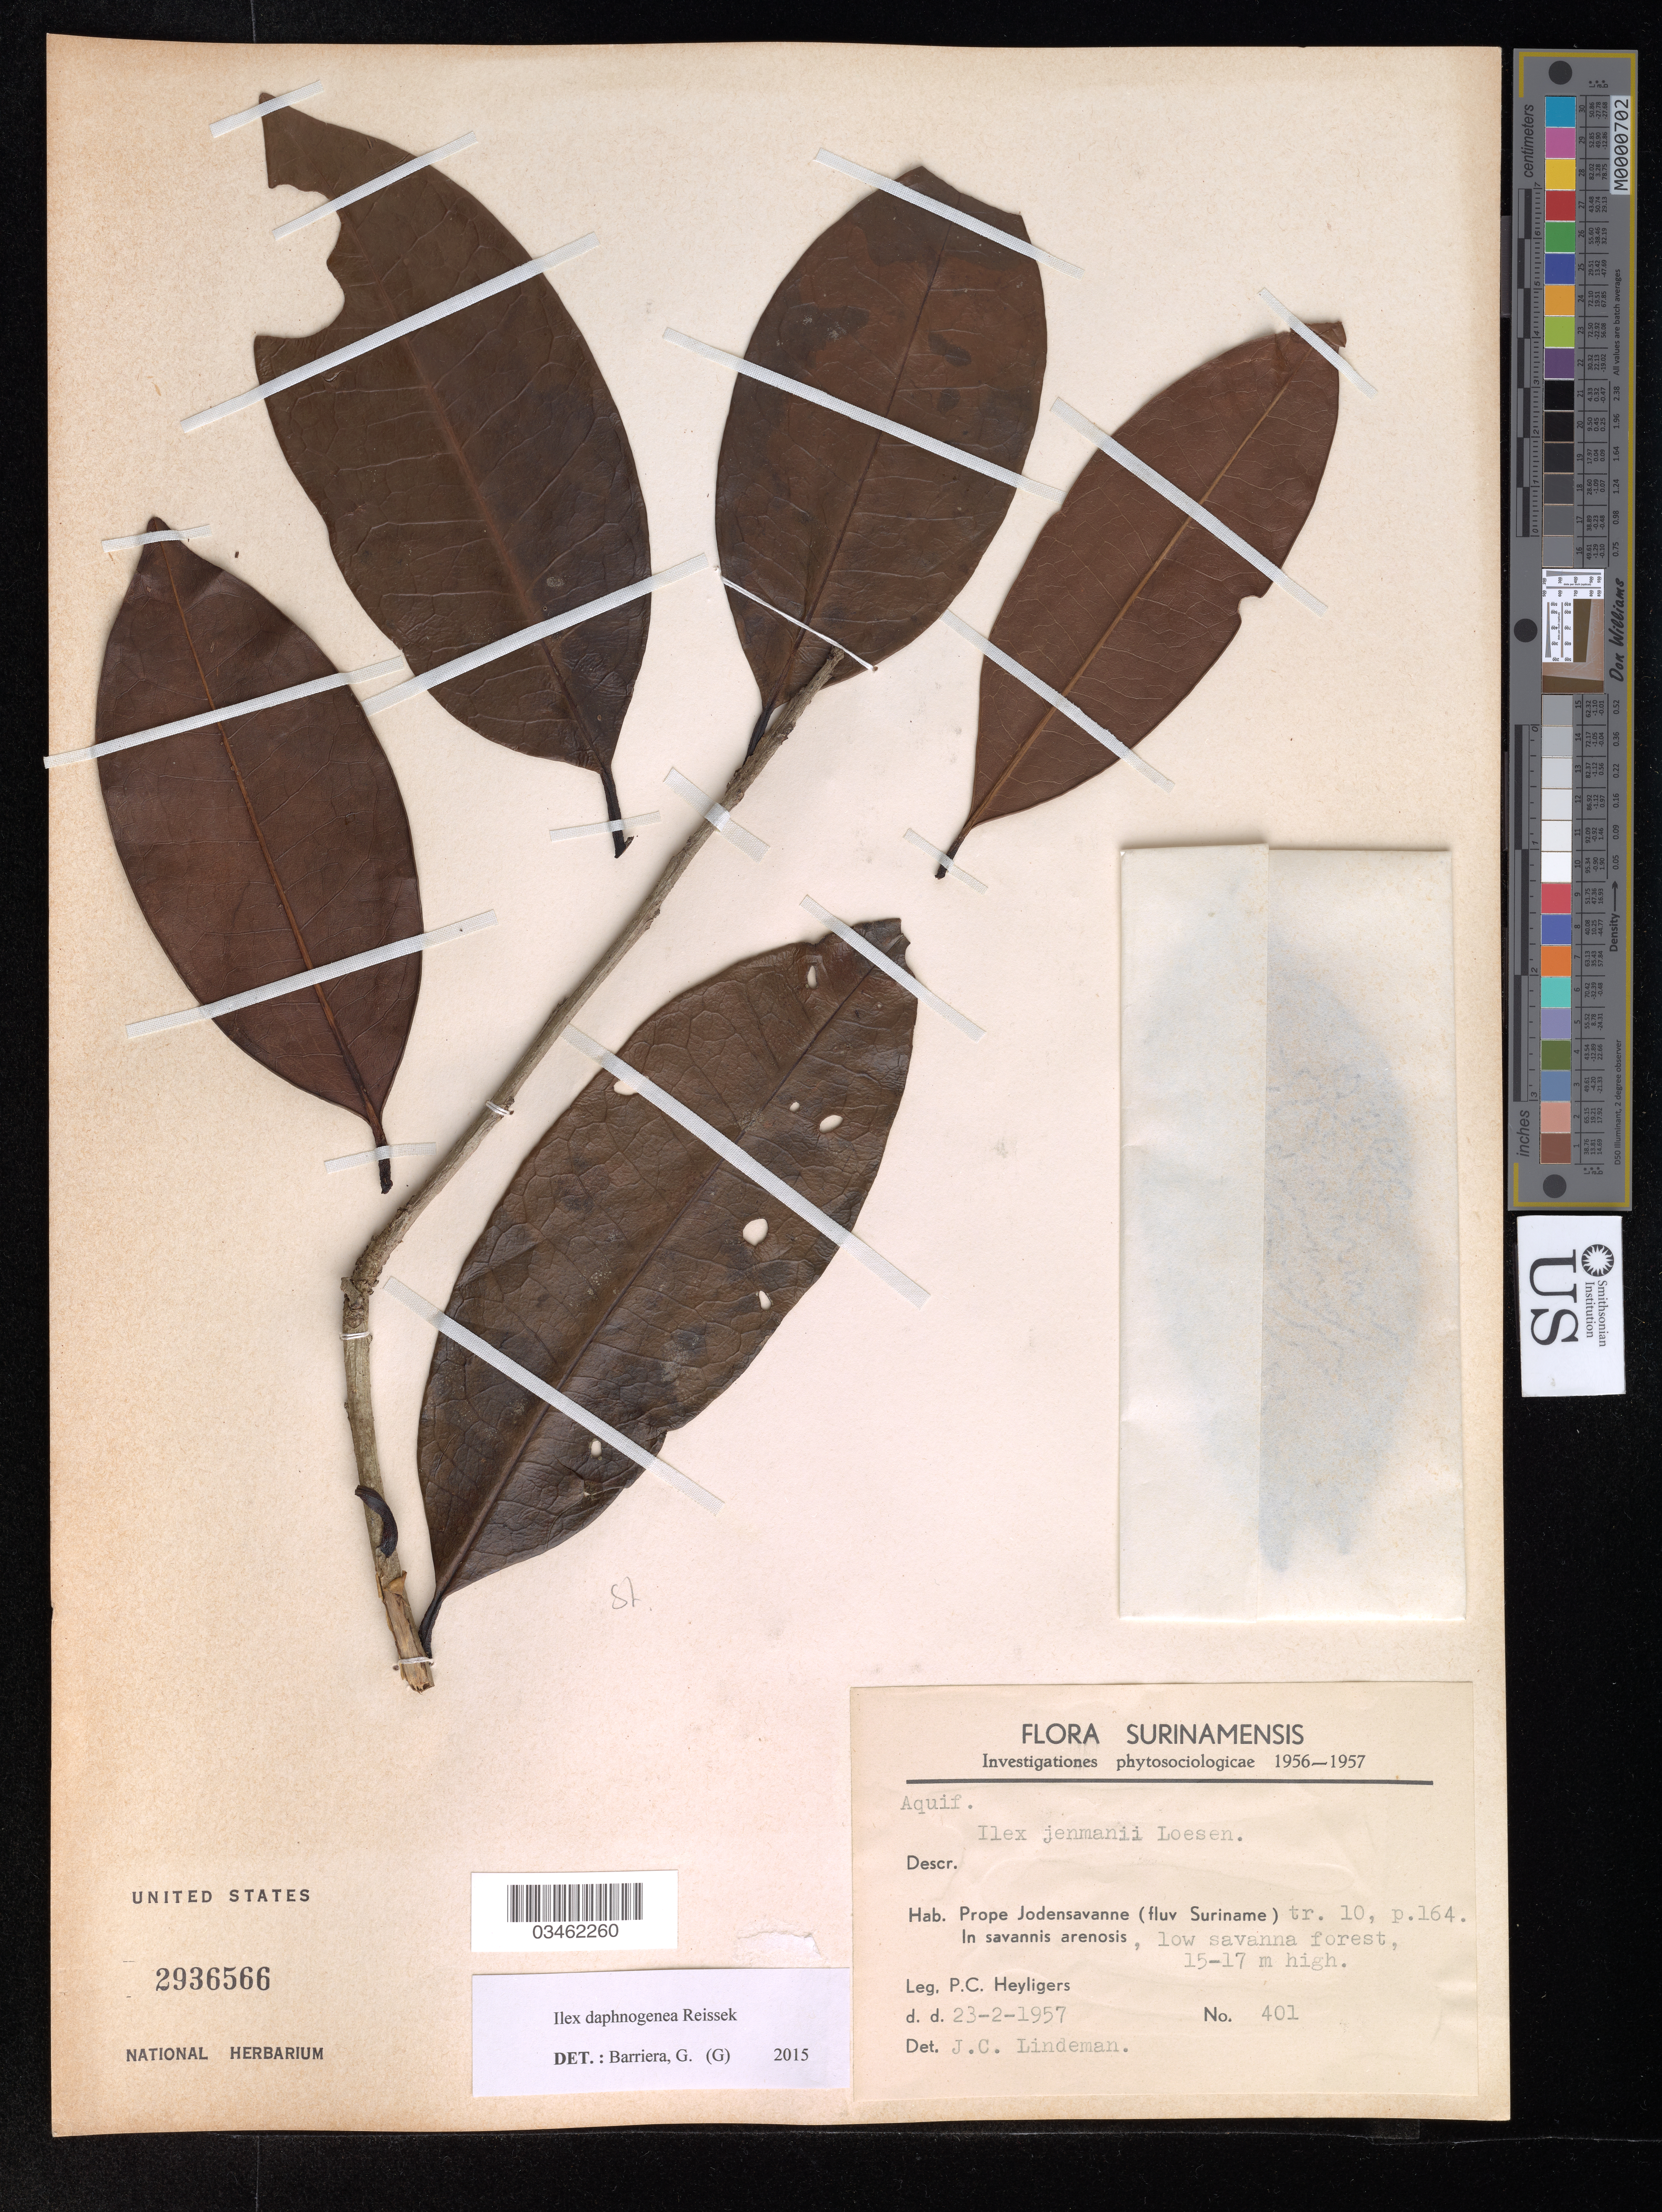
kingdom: Plantae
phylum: Tracheophyta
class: Magnoliopsida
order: Aquifoliales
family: Aquifoliaceae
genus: Ilex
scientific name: Ilex daphnogenea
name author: Reissek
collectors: P. Heyligers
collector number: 401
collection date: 1957-02-23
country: Suriname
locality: Prope Jodensavanne.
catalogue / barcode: US 2936566